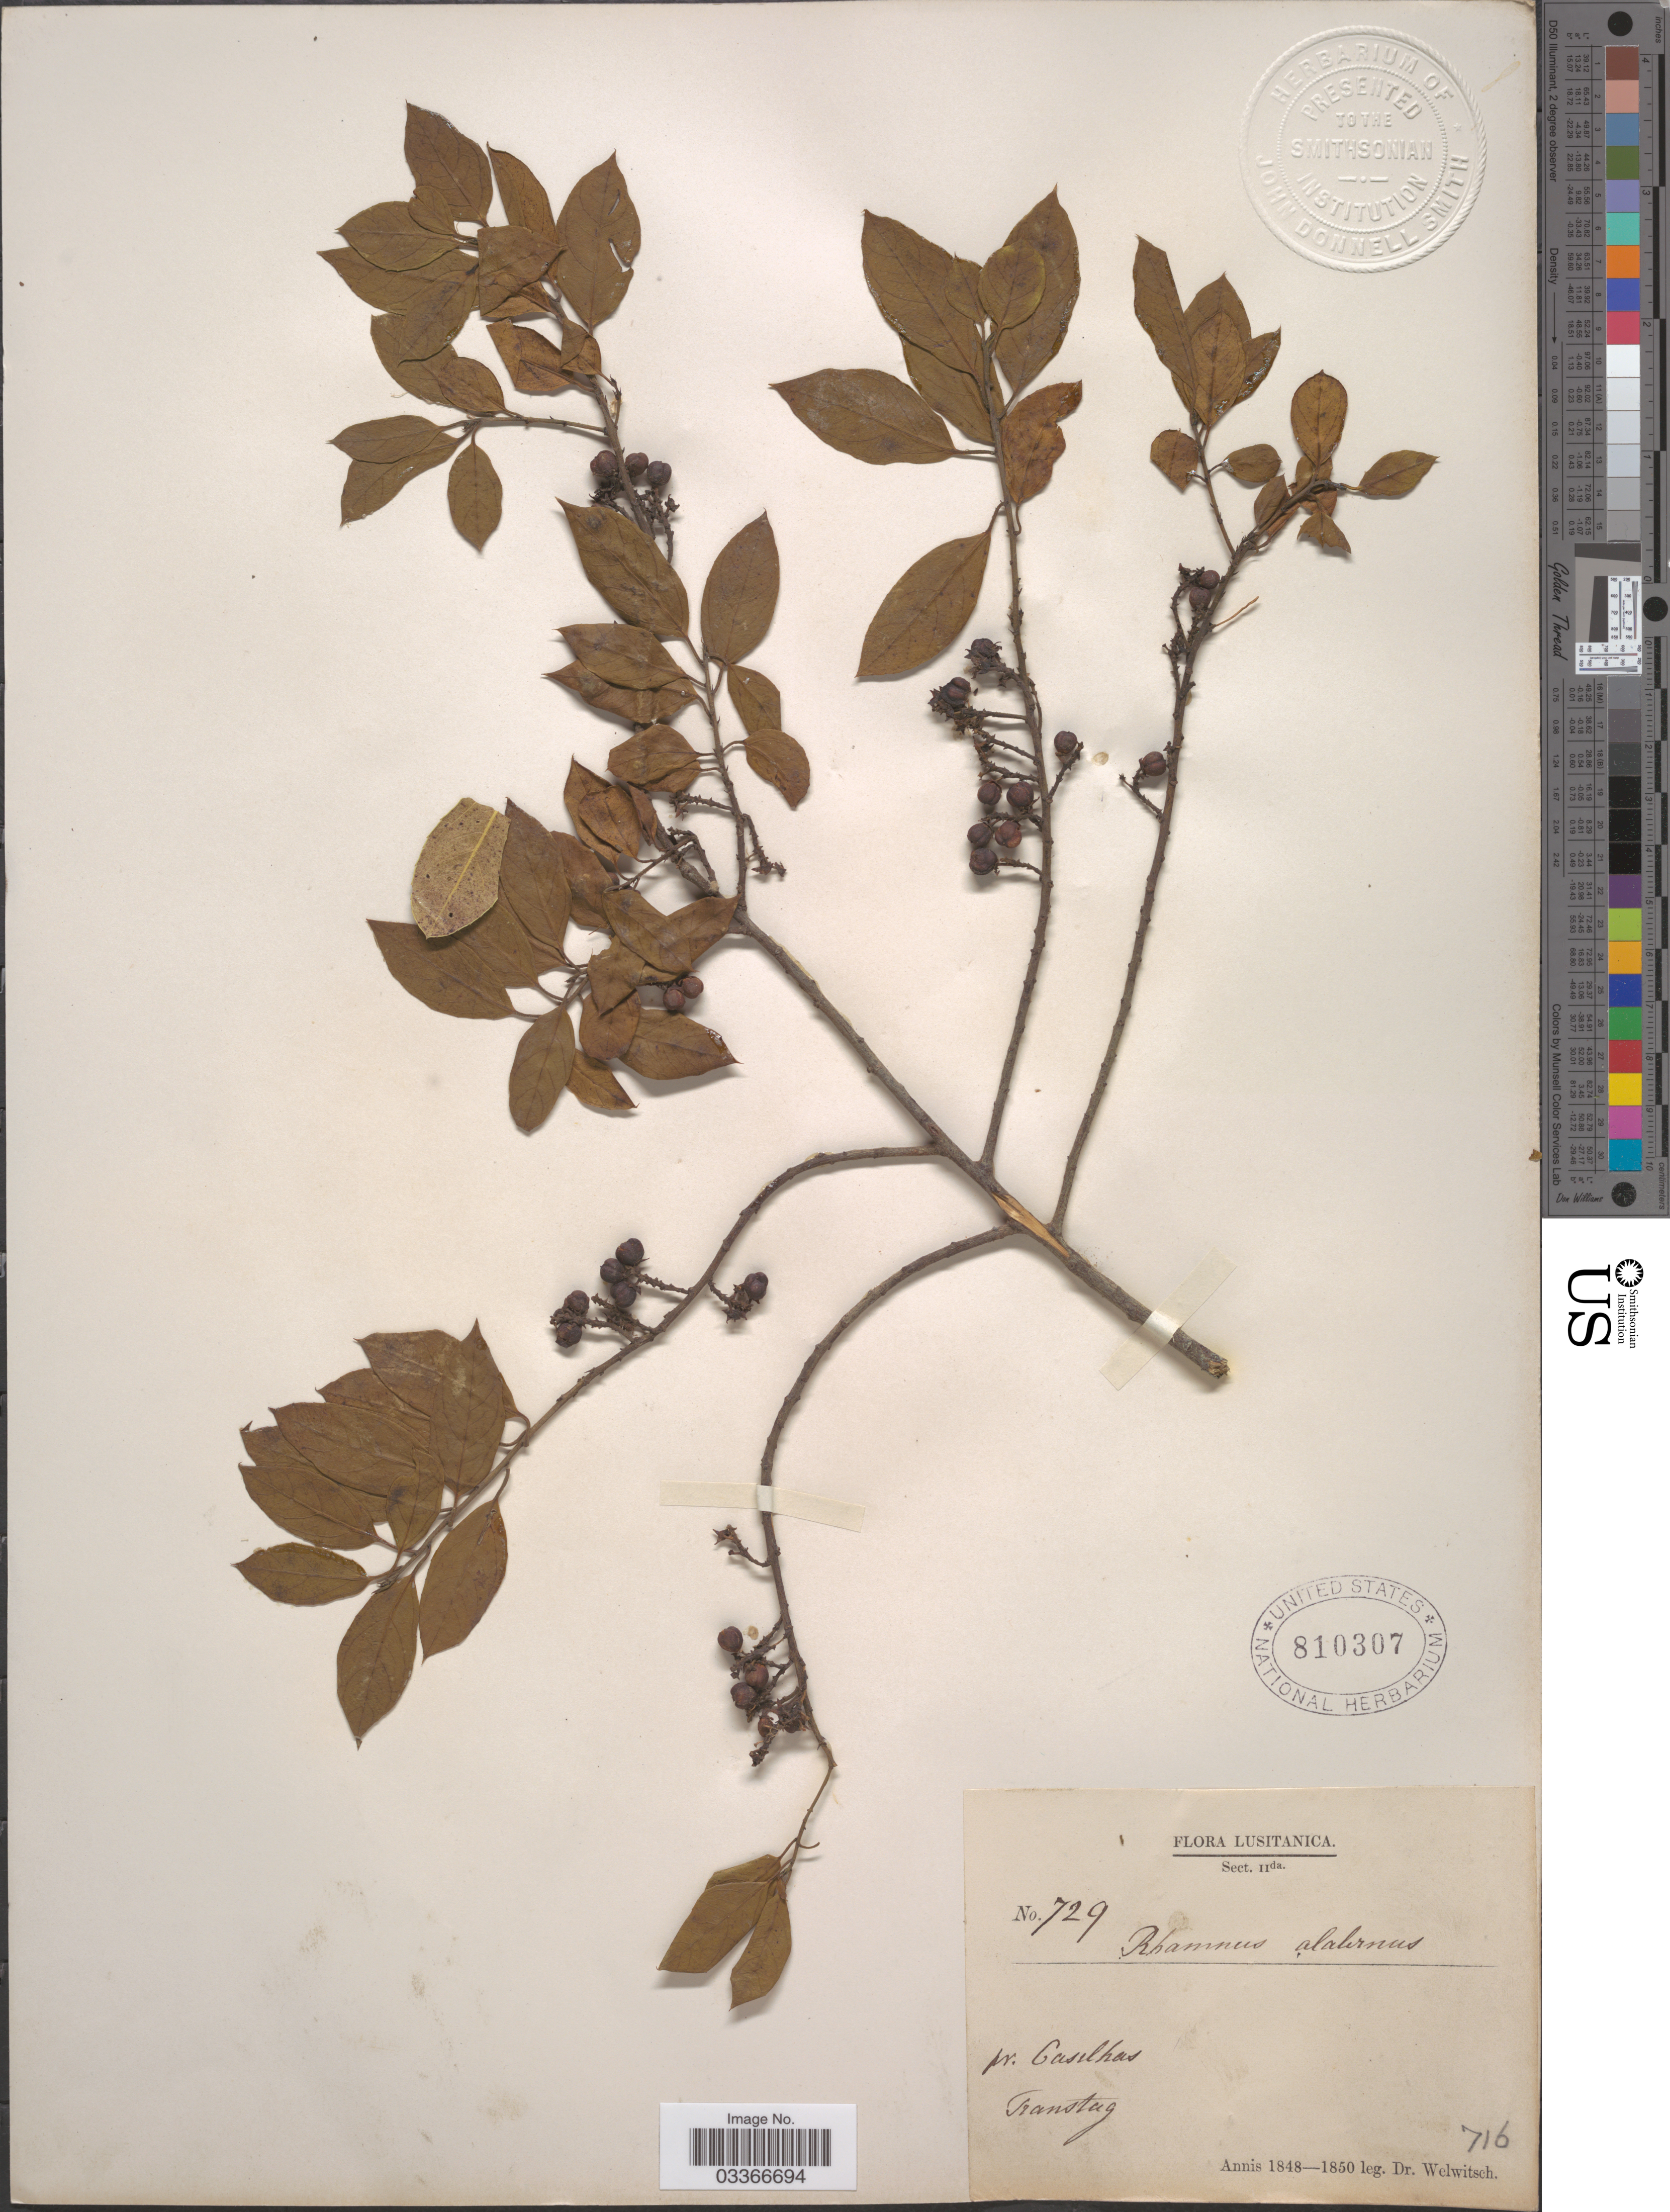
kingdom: Plantae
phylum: Tracheophyta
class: Magnoliopsida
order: Rosales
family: Rhamnaceae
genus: Rhamnus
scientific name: Rhamnus alaternus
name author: L.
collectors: -. Welwitsch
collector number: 729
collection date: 1848/1850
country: Portugal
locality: Lusitanica. Pr. Casilhas Transtag.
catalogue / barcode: US 810307